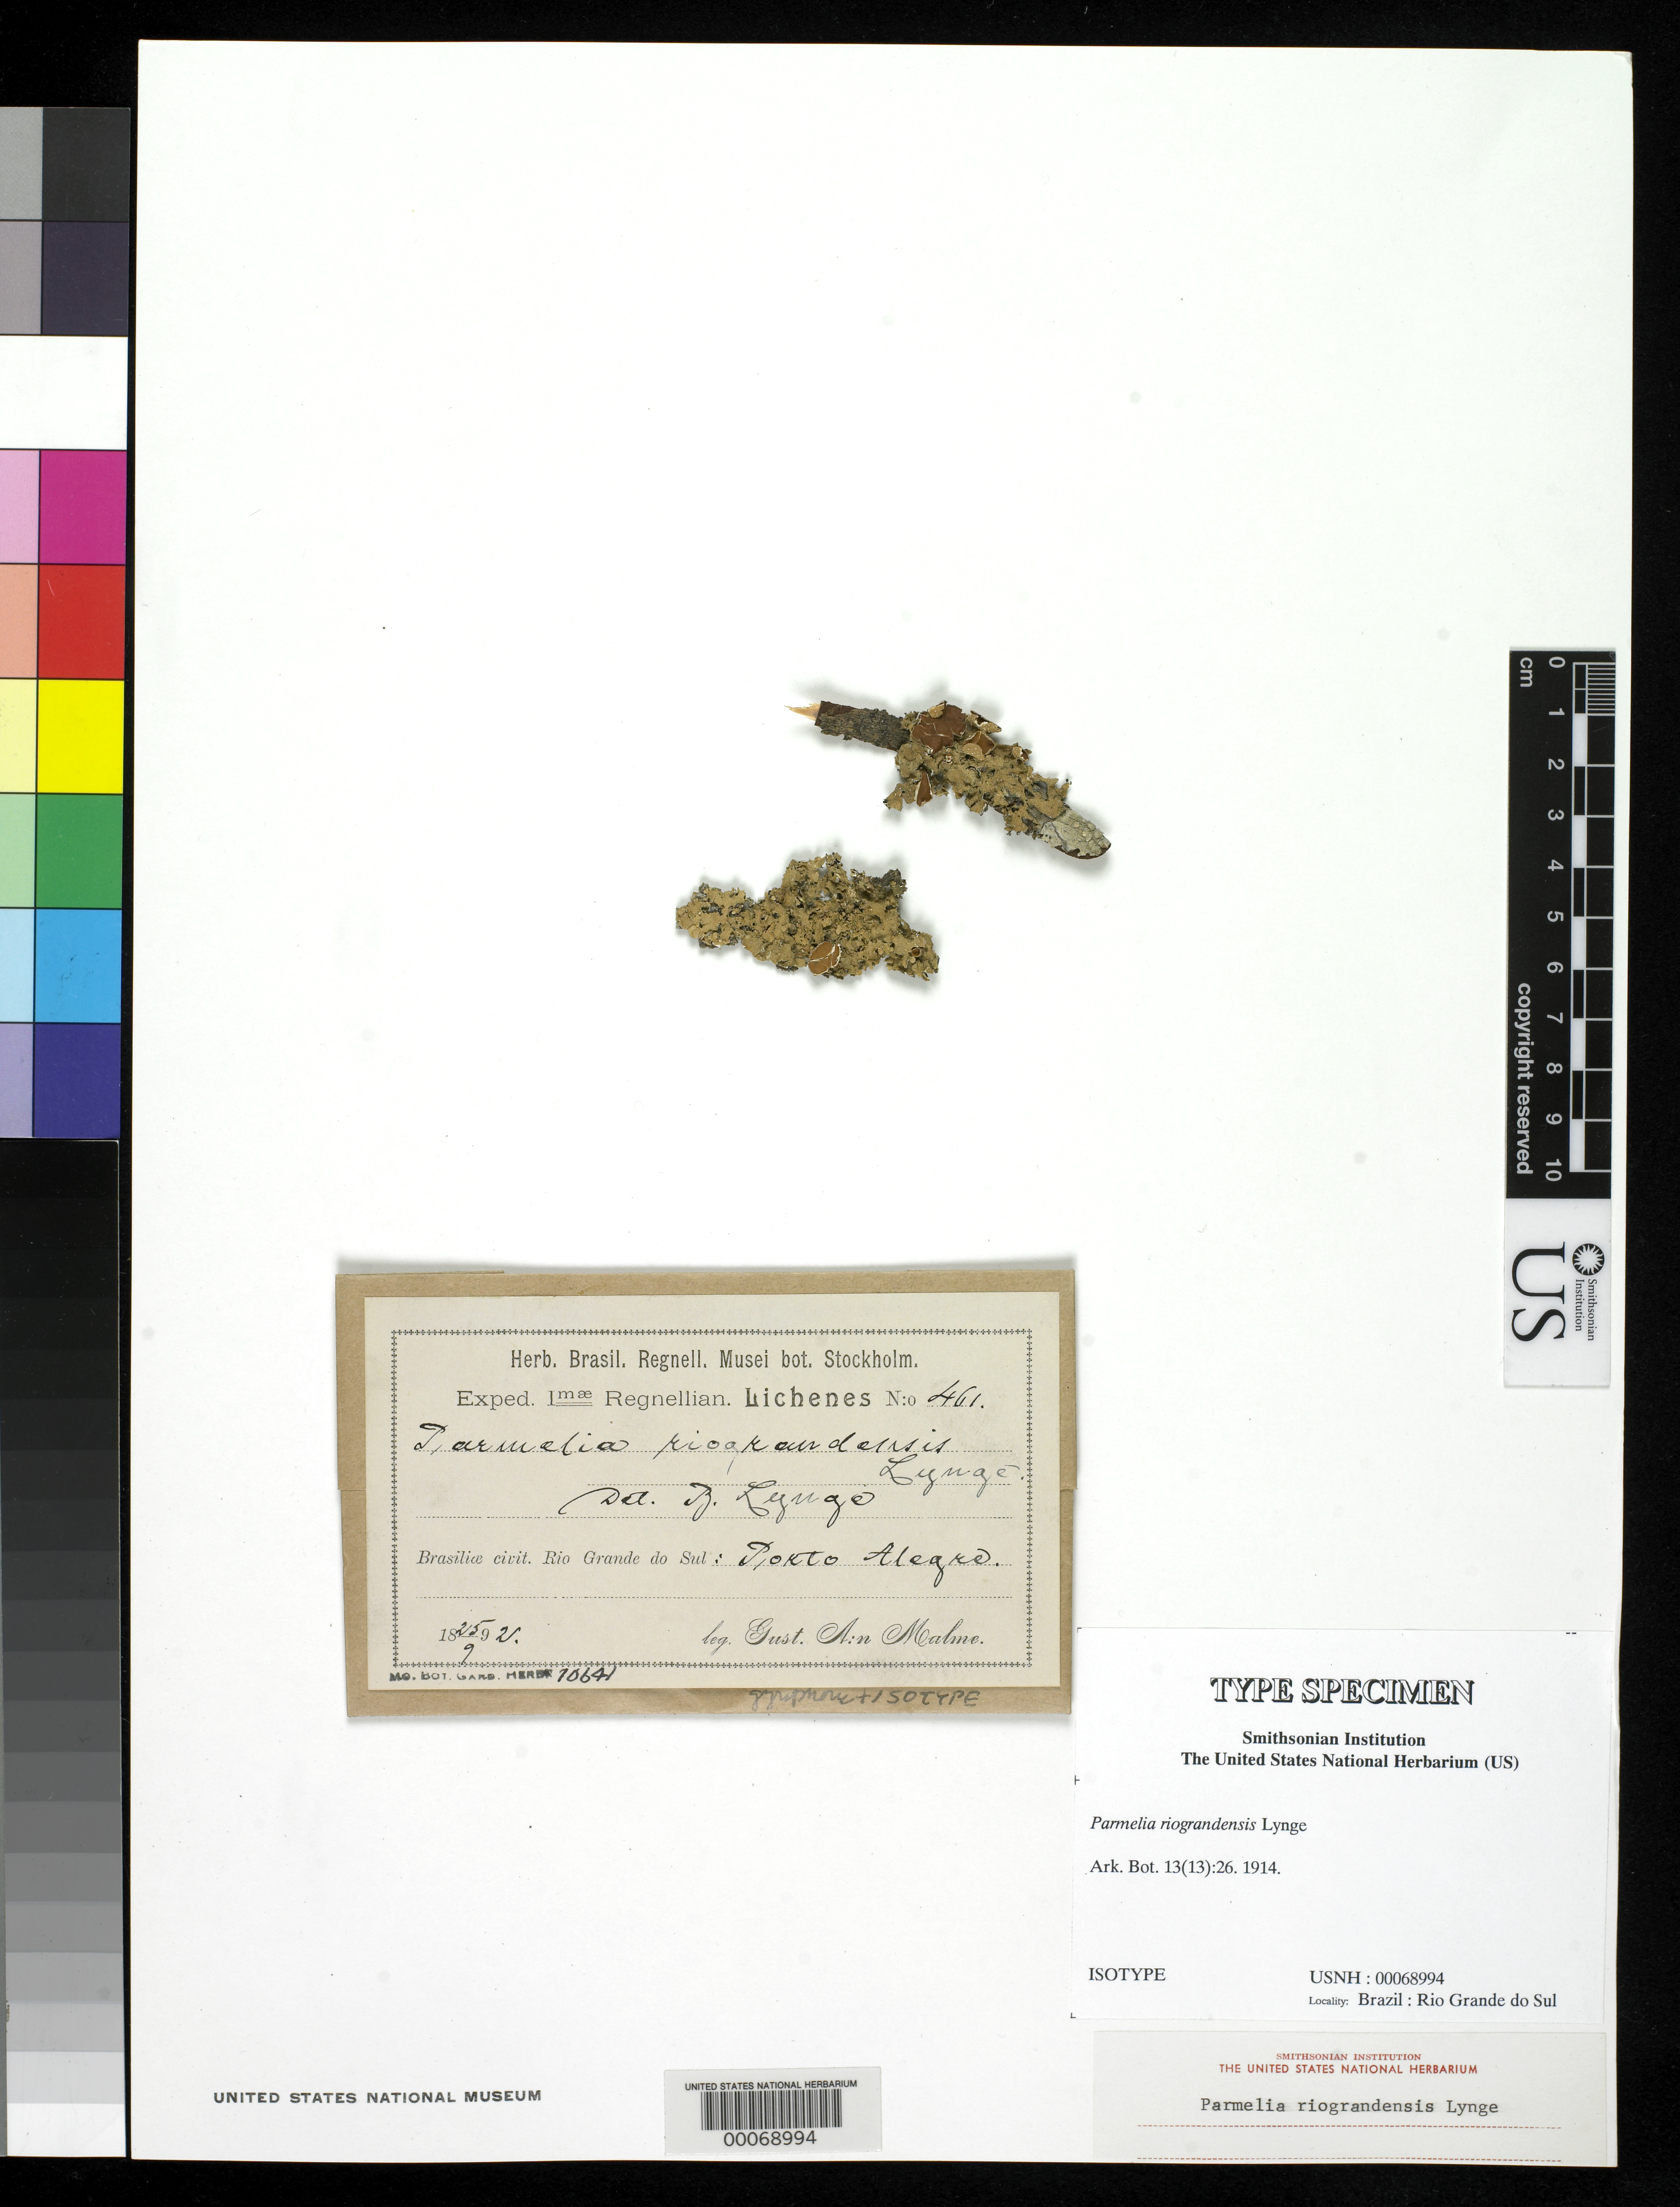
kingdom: Fungi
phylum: Ascomycota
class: Lecanoromycetes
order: Lecanorales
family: Parmeliaceae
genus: Parmelia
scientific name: Parmelia riograndensis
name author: Lynge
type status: Isotype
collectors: G. O. A. Malme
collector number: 461 (Exped. Regn. No.)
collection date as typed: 25 Sep 1892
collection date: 1892-09-25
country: Brazil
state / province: Rio Grande do Sul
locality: Porto Alegre.